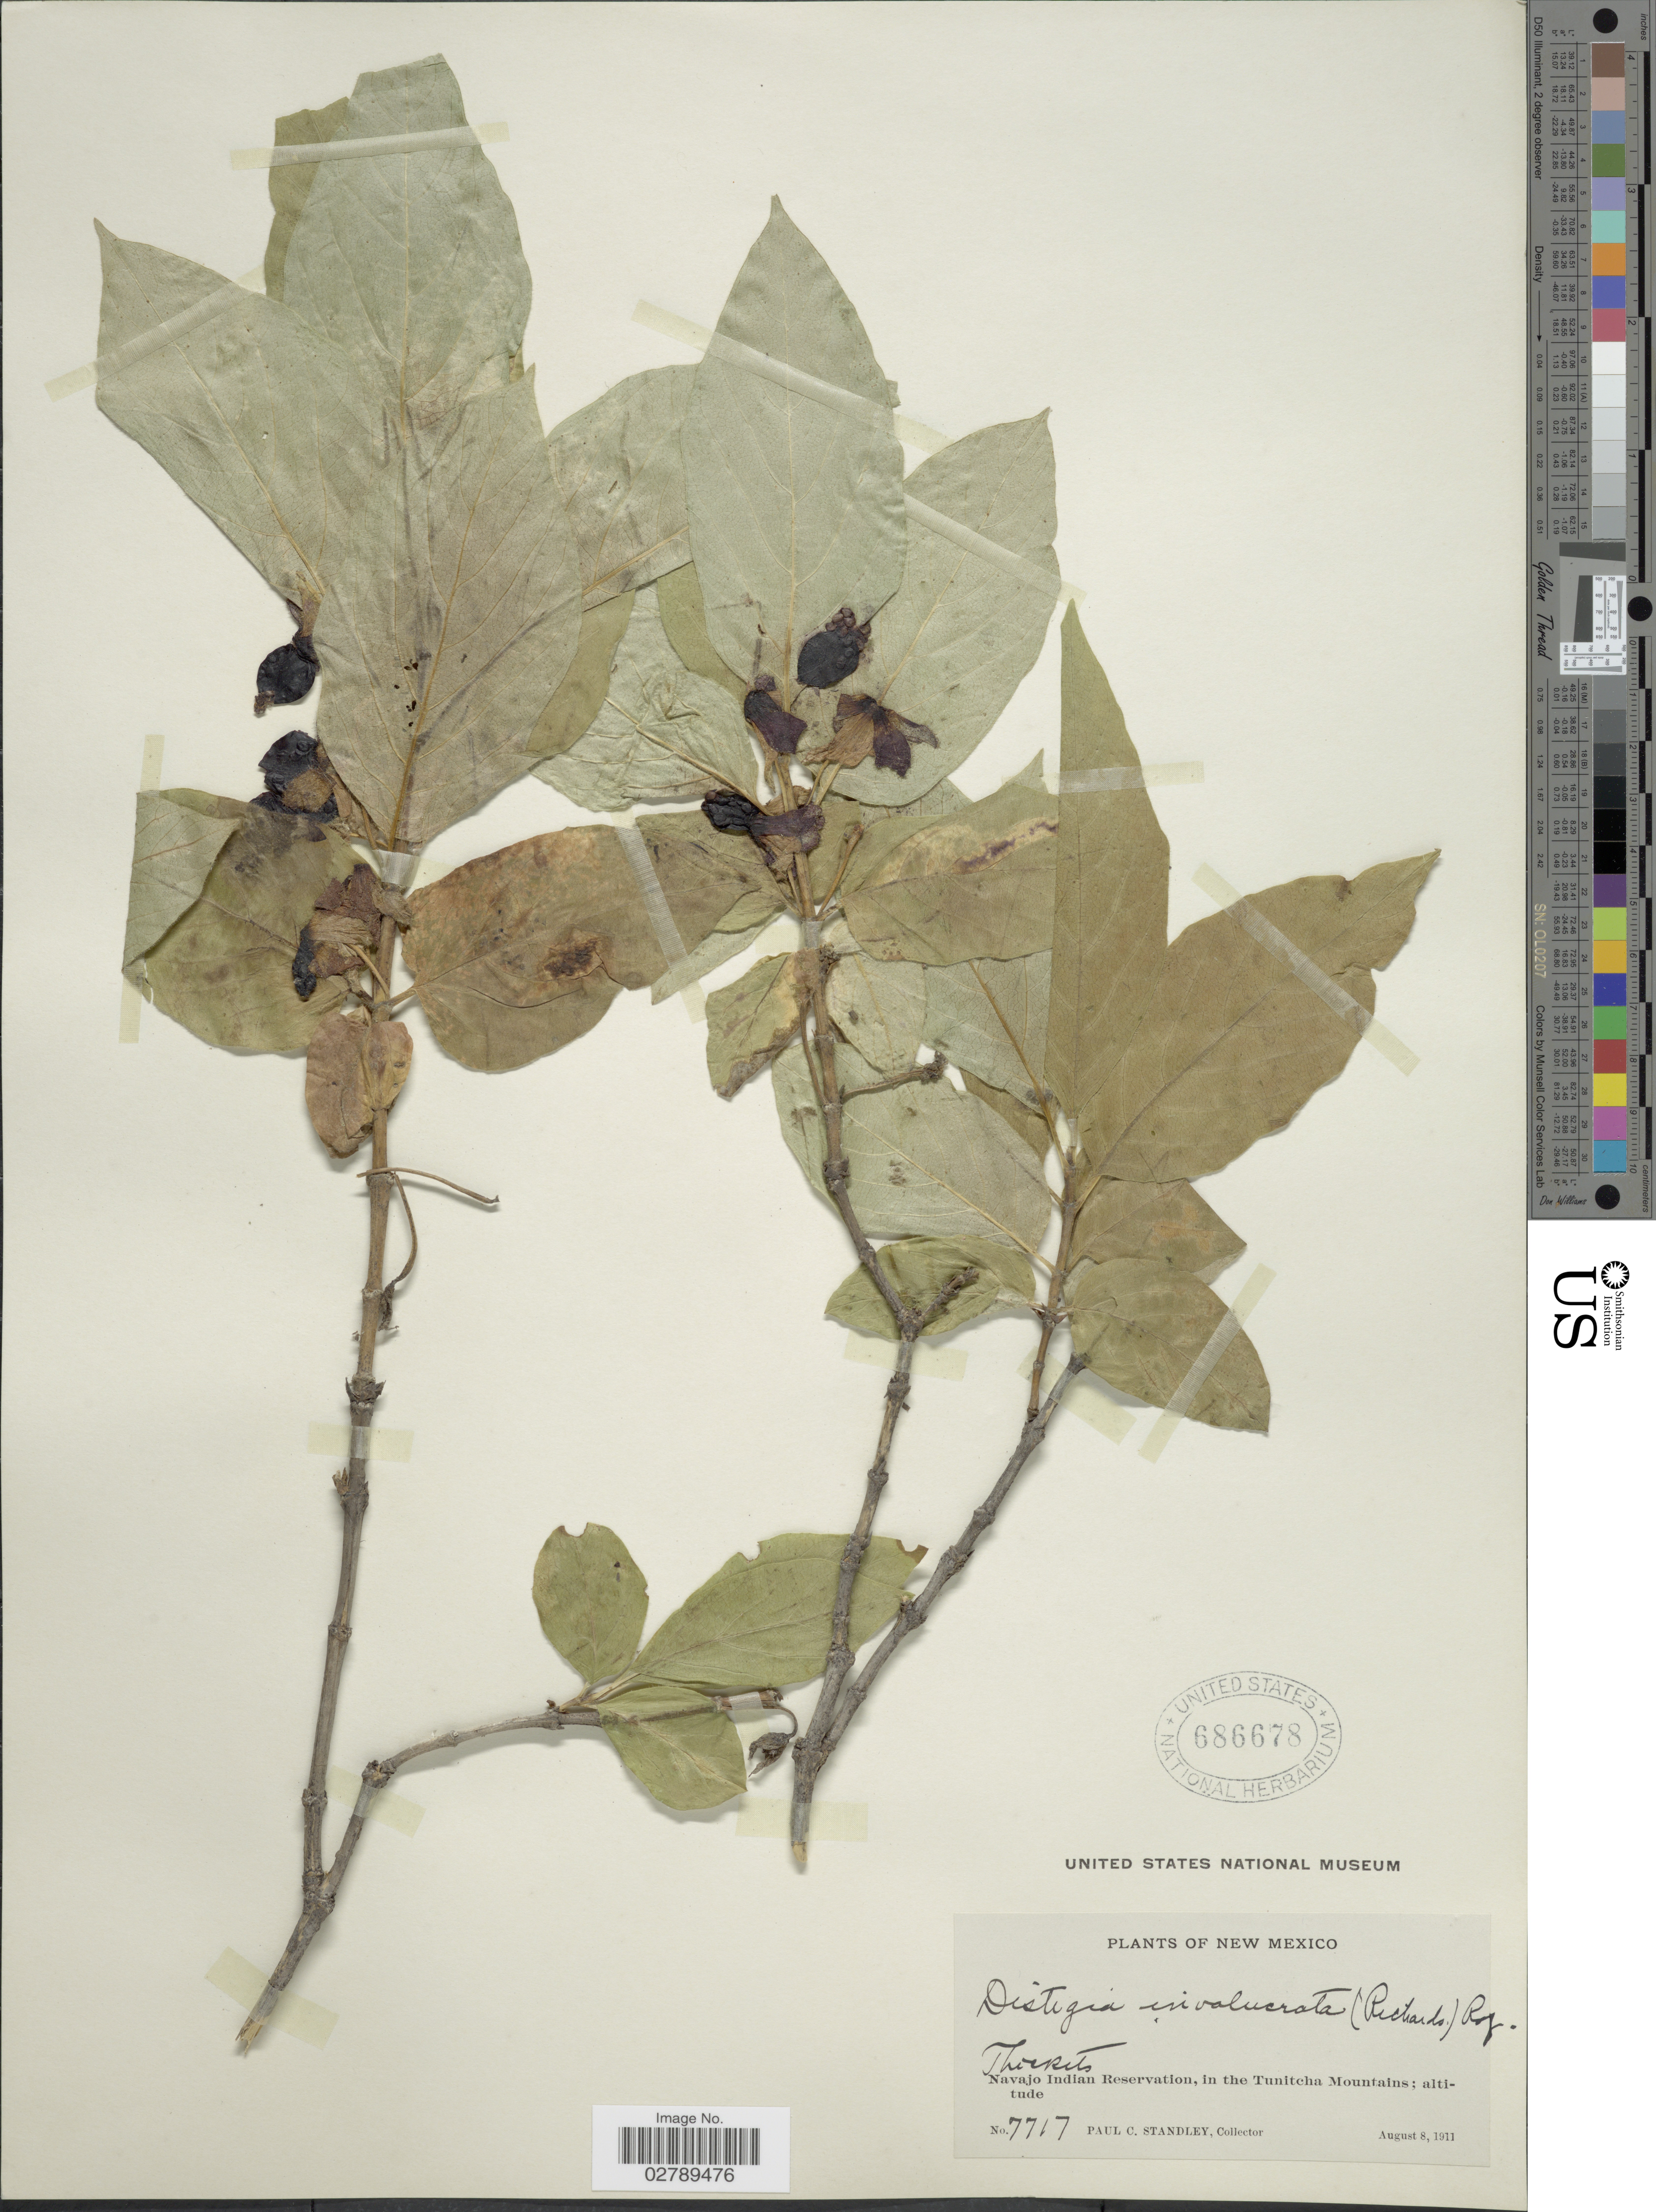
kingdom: Plantae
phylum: Tracheophyta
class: Magnoliopsida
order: Dipsacales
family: Caprifoliaceae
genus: Lonicera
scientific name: Lonicera involucrata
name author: (Richardson) Banks ex Spreng.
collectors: P. C. Standley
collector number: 7717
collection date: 1911-08-08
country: United States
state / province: New Mexico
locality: Navajo Indian Reservation, in the Tunitcha Mountains.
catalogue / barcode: US 686678